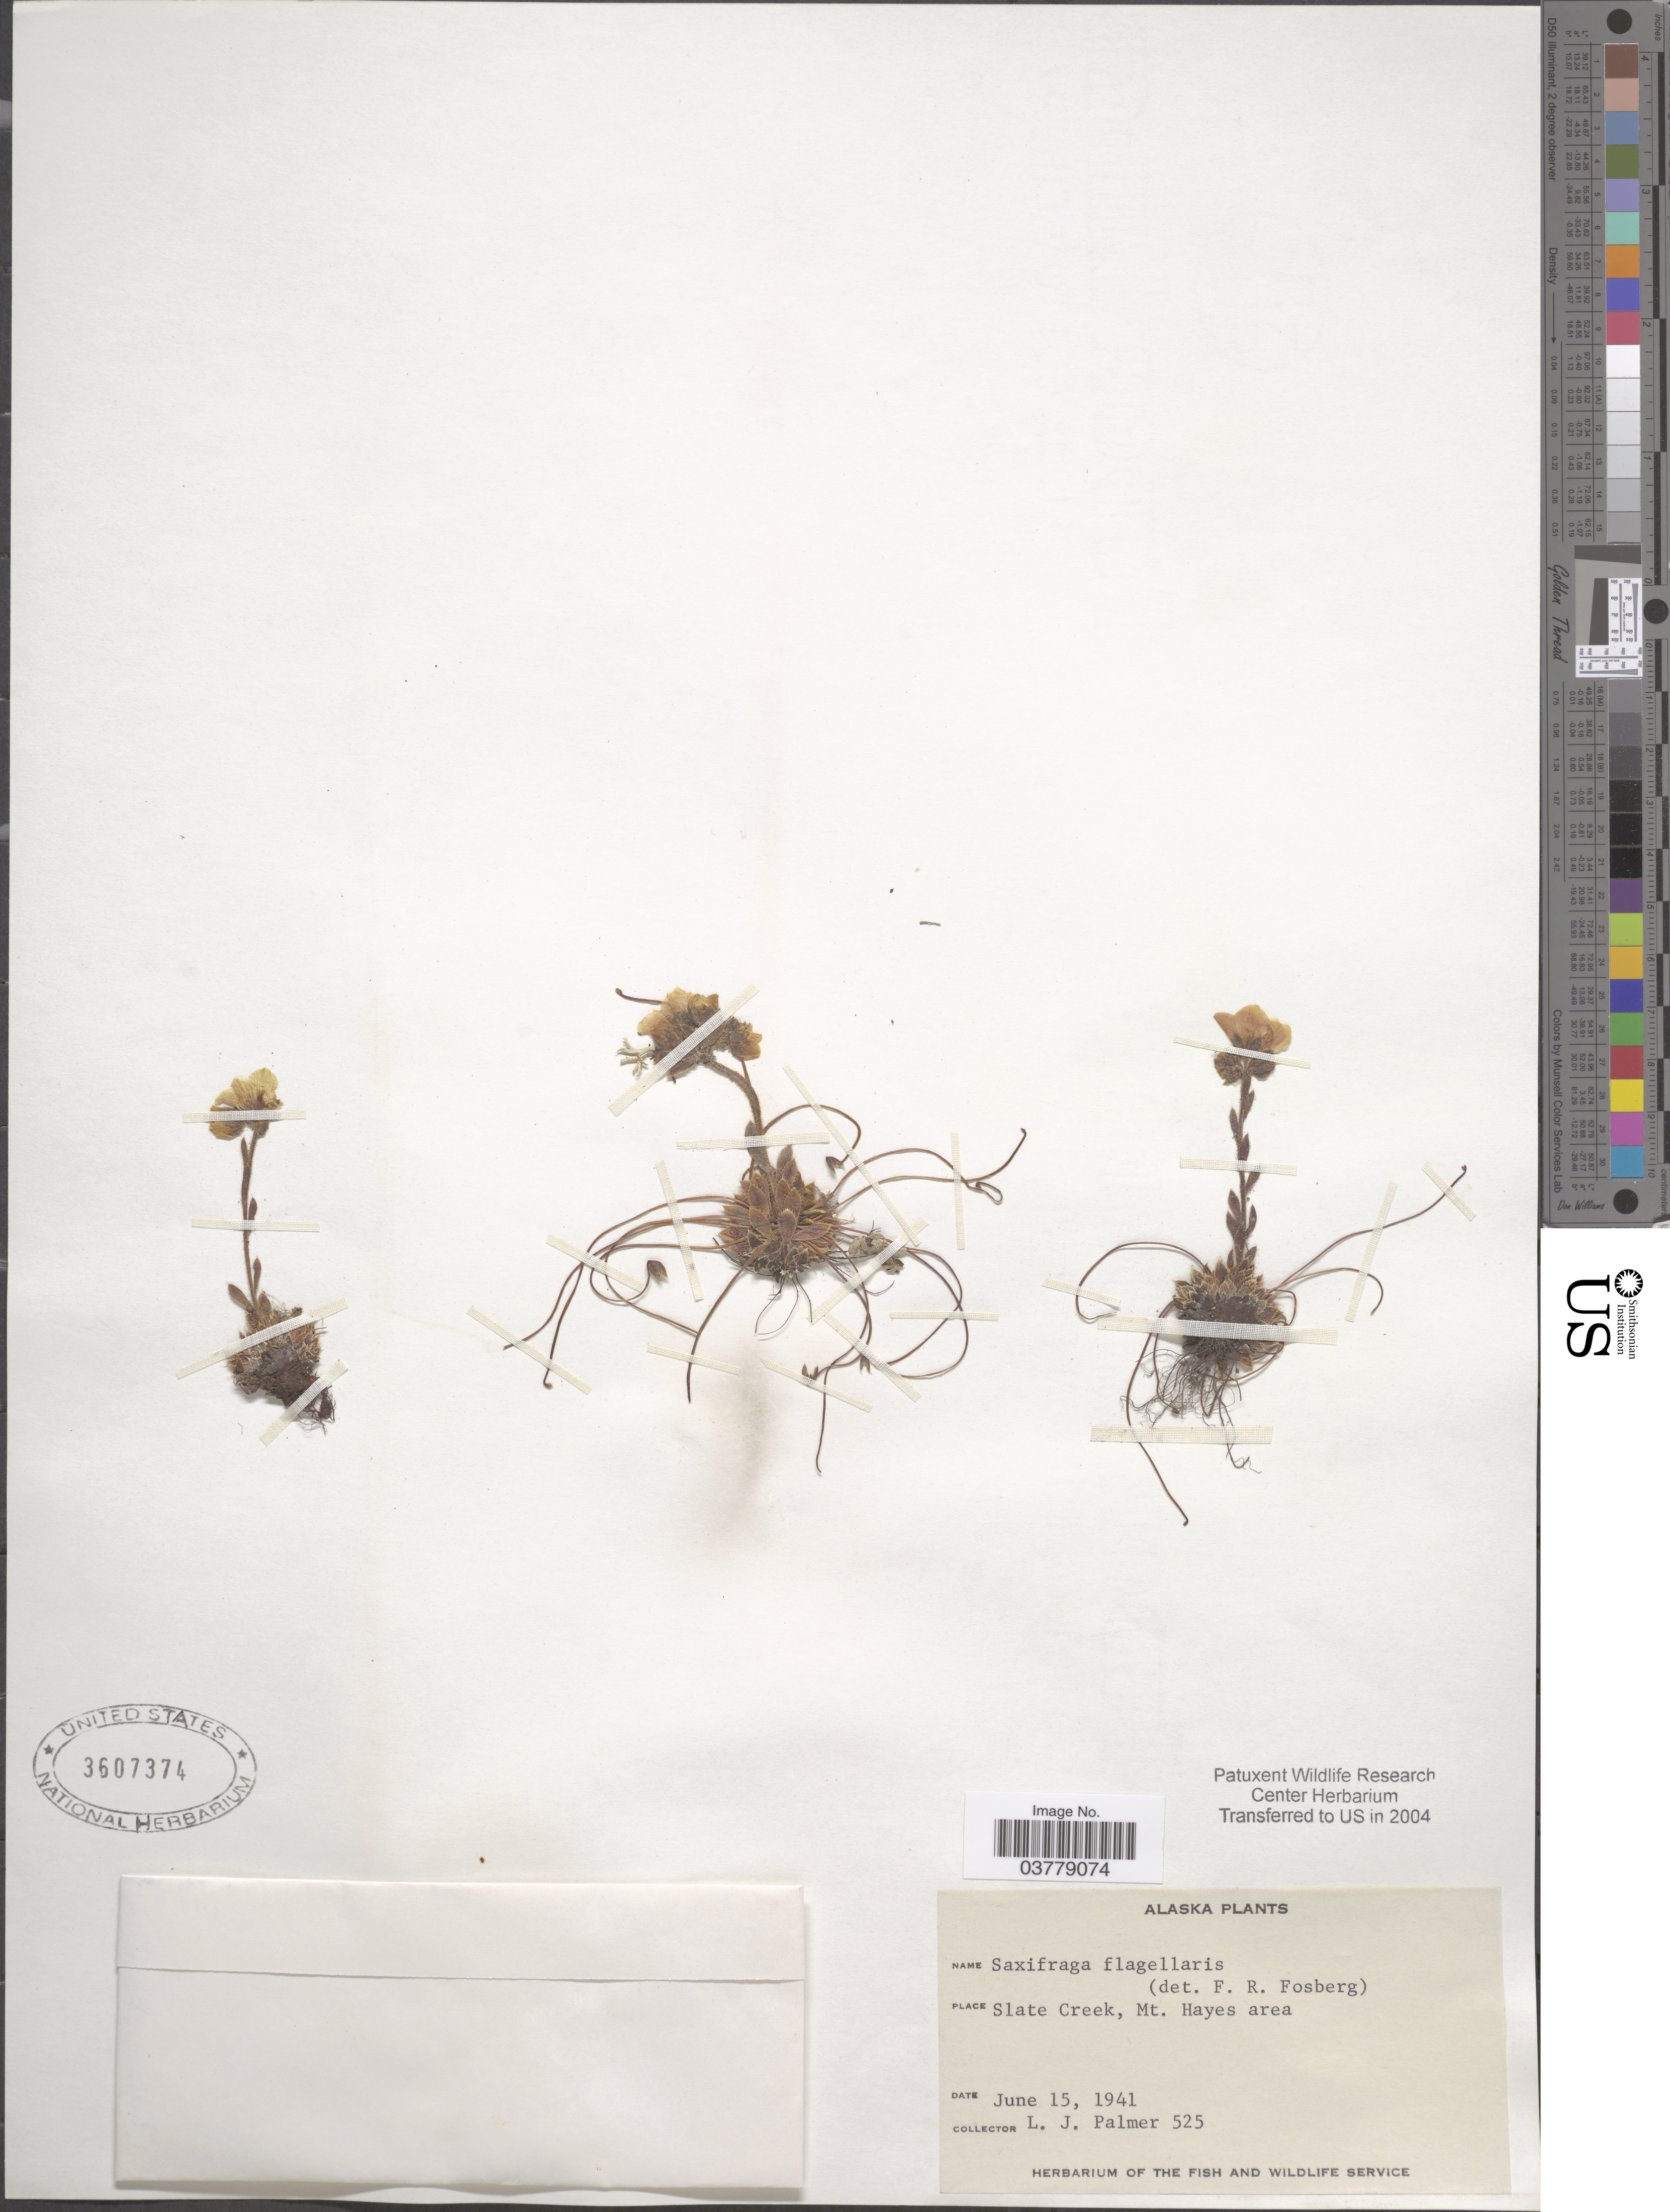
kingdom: Plantae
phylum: Tracheophyta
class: Magnoliopsida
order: Saxifragales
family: Saxifragaceae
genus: Saxifraga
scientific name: Saxifraga flagellaris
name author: Willd. ex Sternb.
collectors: L. J. Palmer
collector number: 525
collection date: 1941-06-15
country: United States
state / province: Alaska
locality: Slate Creek, Mt. Hayes area.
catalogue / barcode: US 3607374